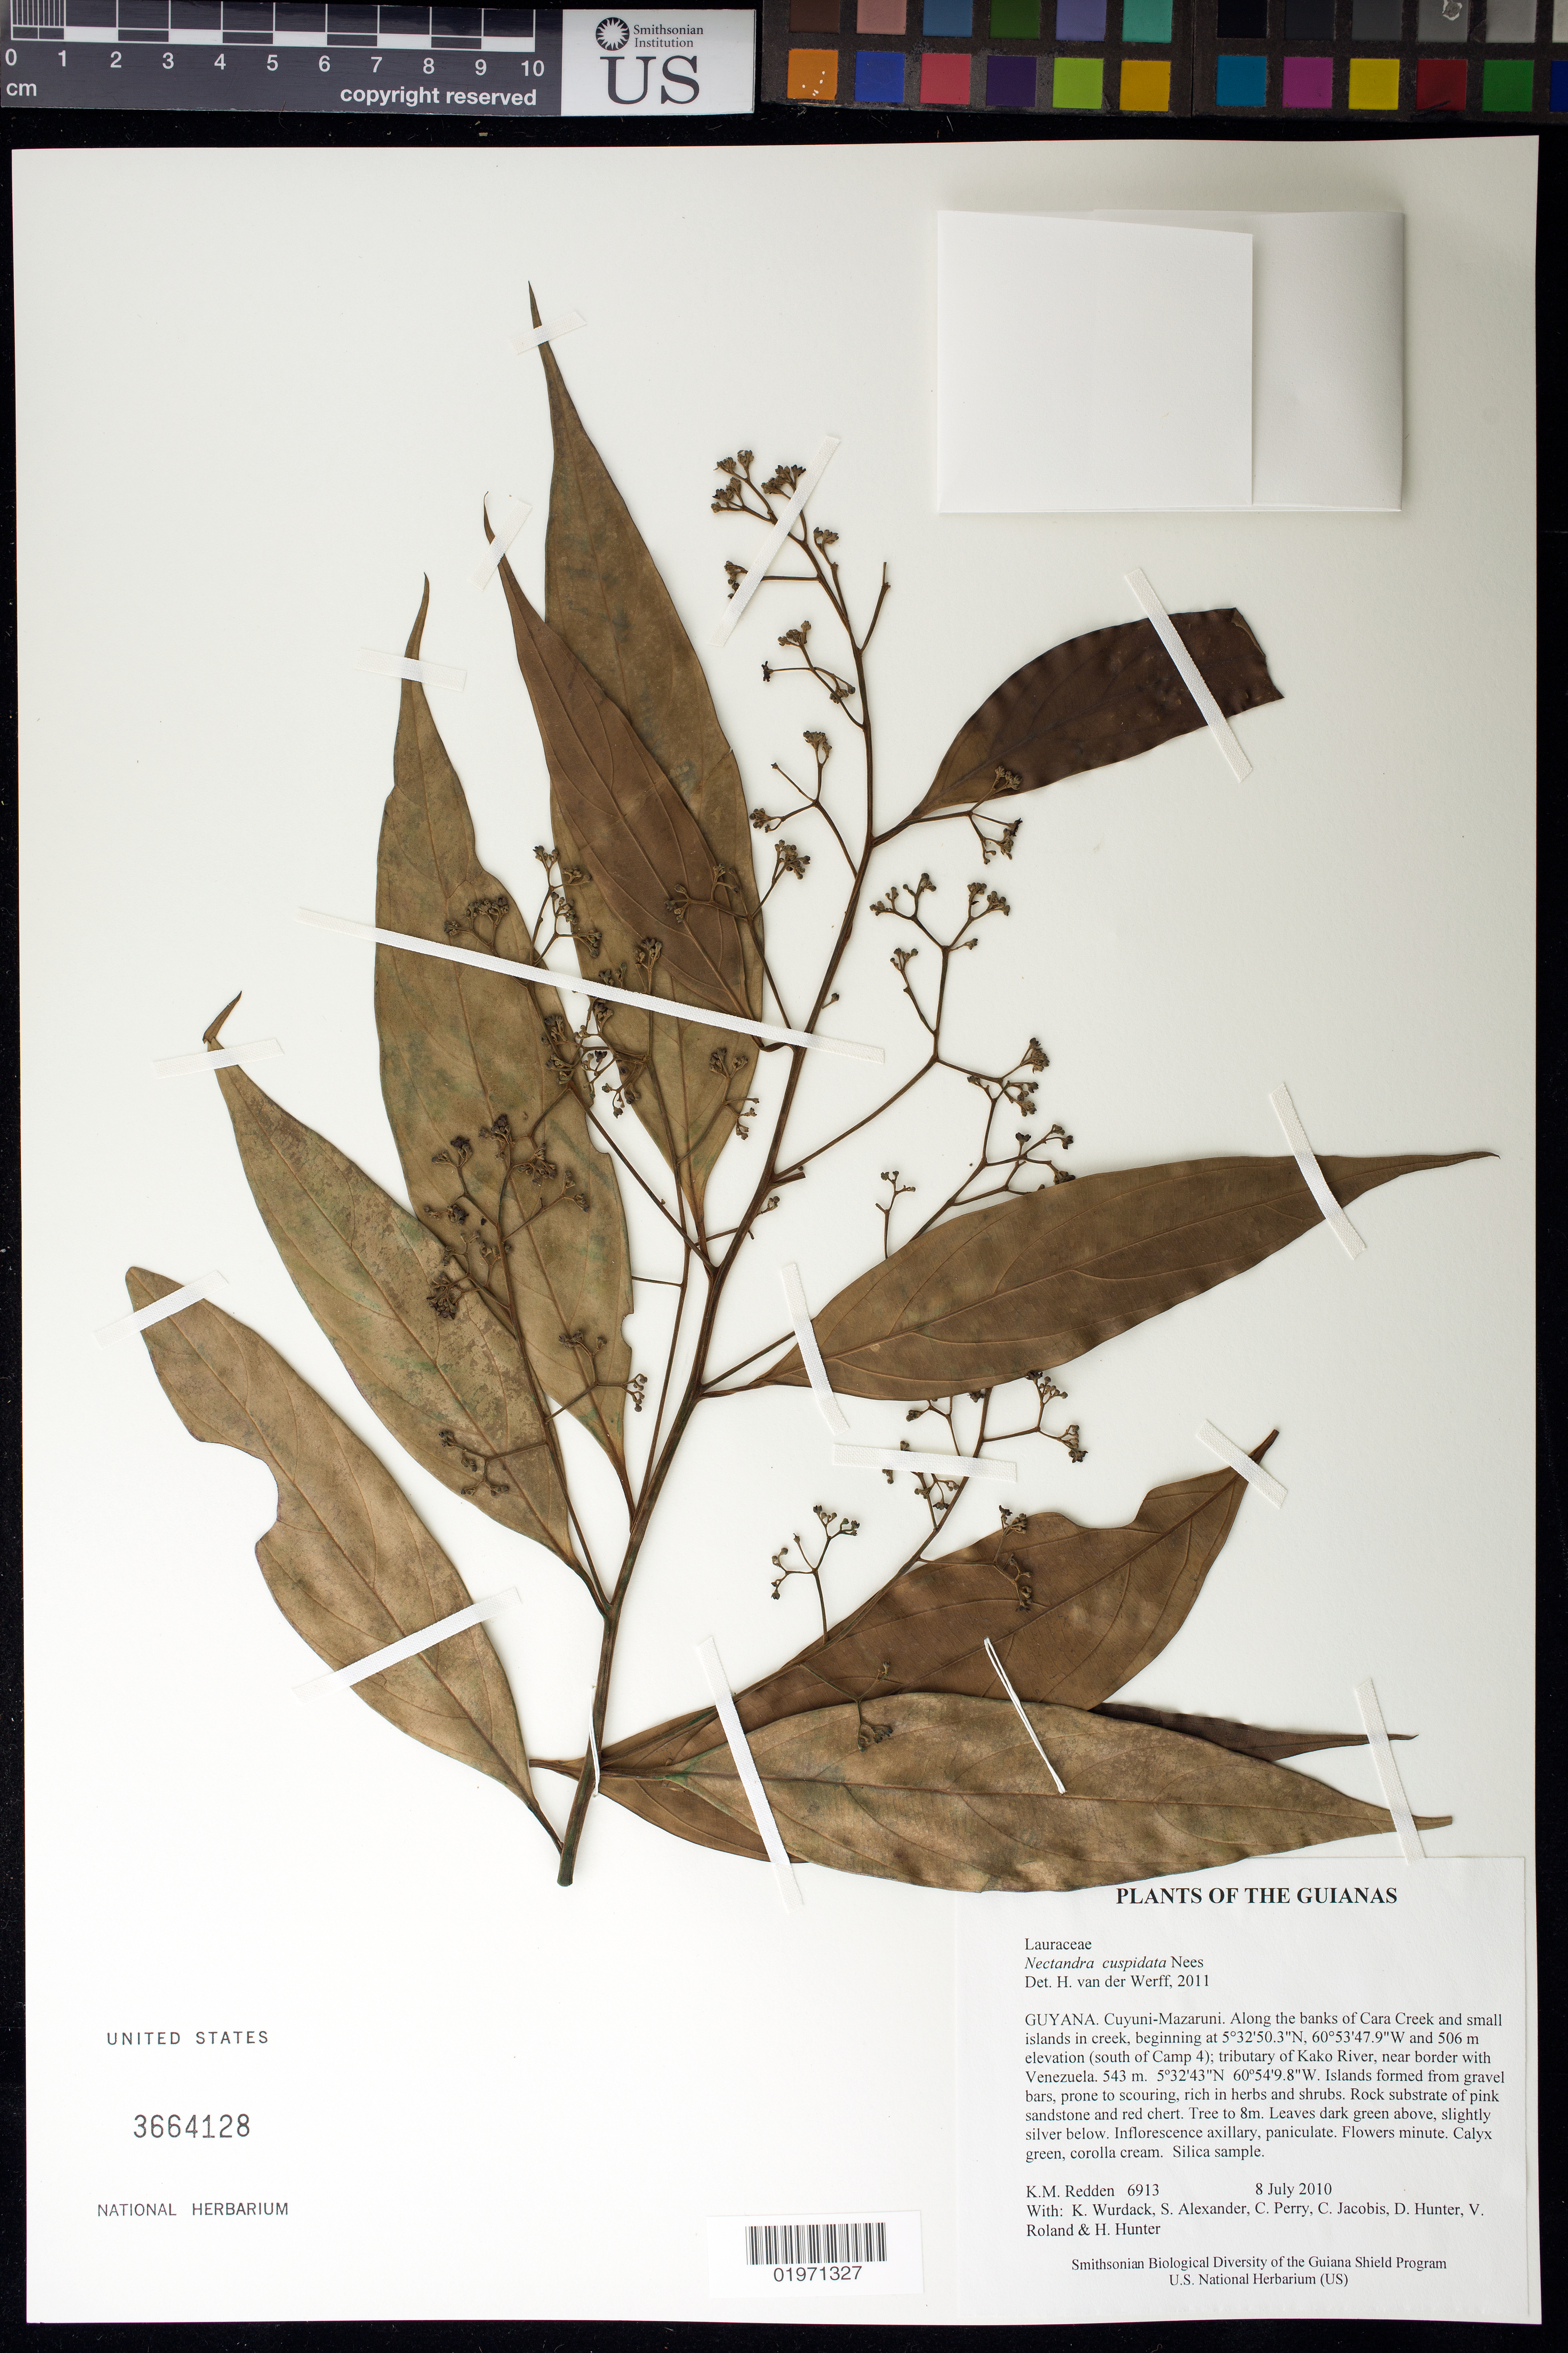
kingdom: Plantae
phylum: Tracheophyta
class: Magnoliopsida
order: Laurales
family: Lauraceae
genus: Nectandra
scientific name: Nectandra cuspidata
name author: Nees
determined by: van der Werff, H., (MO), Missouri Botanical Garden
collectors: K. M. Redden, K. Wurdack, S. N. Alexander, C. Perry, C. Jacobis, D. Hunter, V. Roland & H. Hunter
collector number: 6913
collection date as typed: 8 July 2010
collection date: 2010-07-08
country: Guyana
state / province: Cuyuni-Mazaruni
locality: Along the banks of Cara Creek and small islands in creek, beginning at 5°32'50.3"N, 60°53'47.9"W and 506 m elevation (south of Camp 4); tributary of Kako River, near border with Venezuela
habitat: Islands formed from gravel bars, prone to scouring, rich in herbs and shrubs. Rock substrate of pink sandstone and red chert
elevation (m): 543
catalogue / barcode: US 3664128